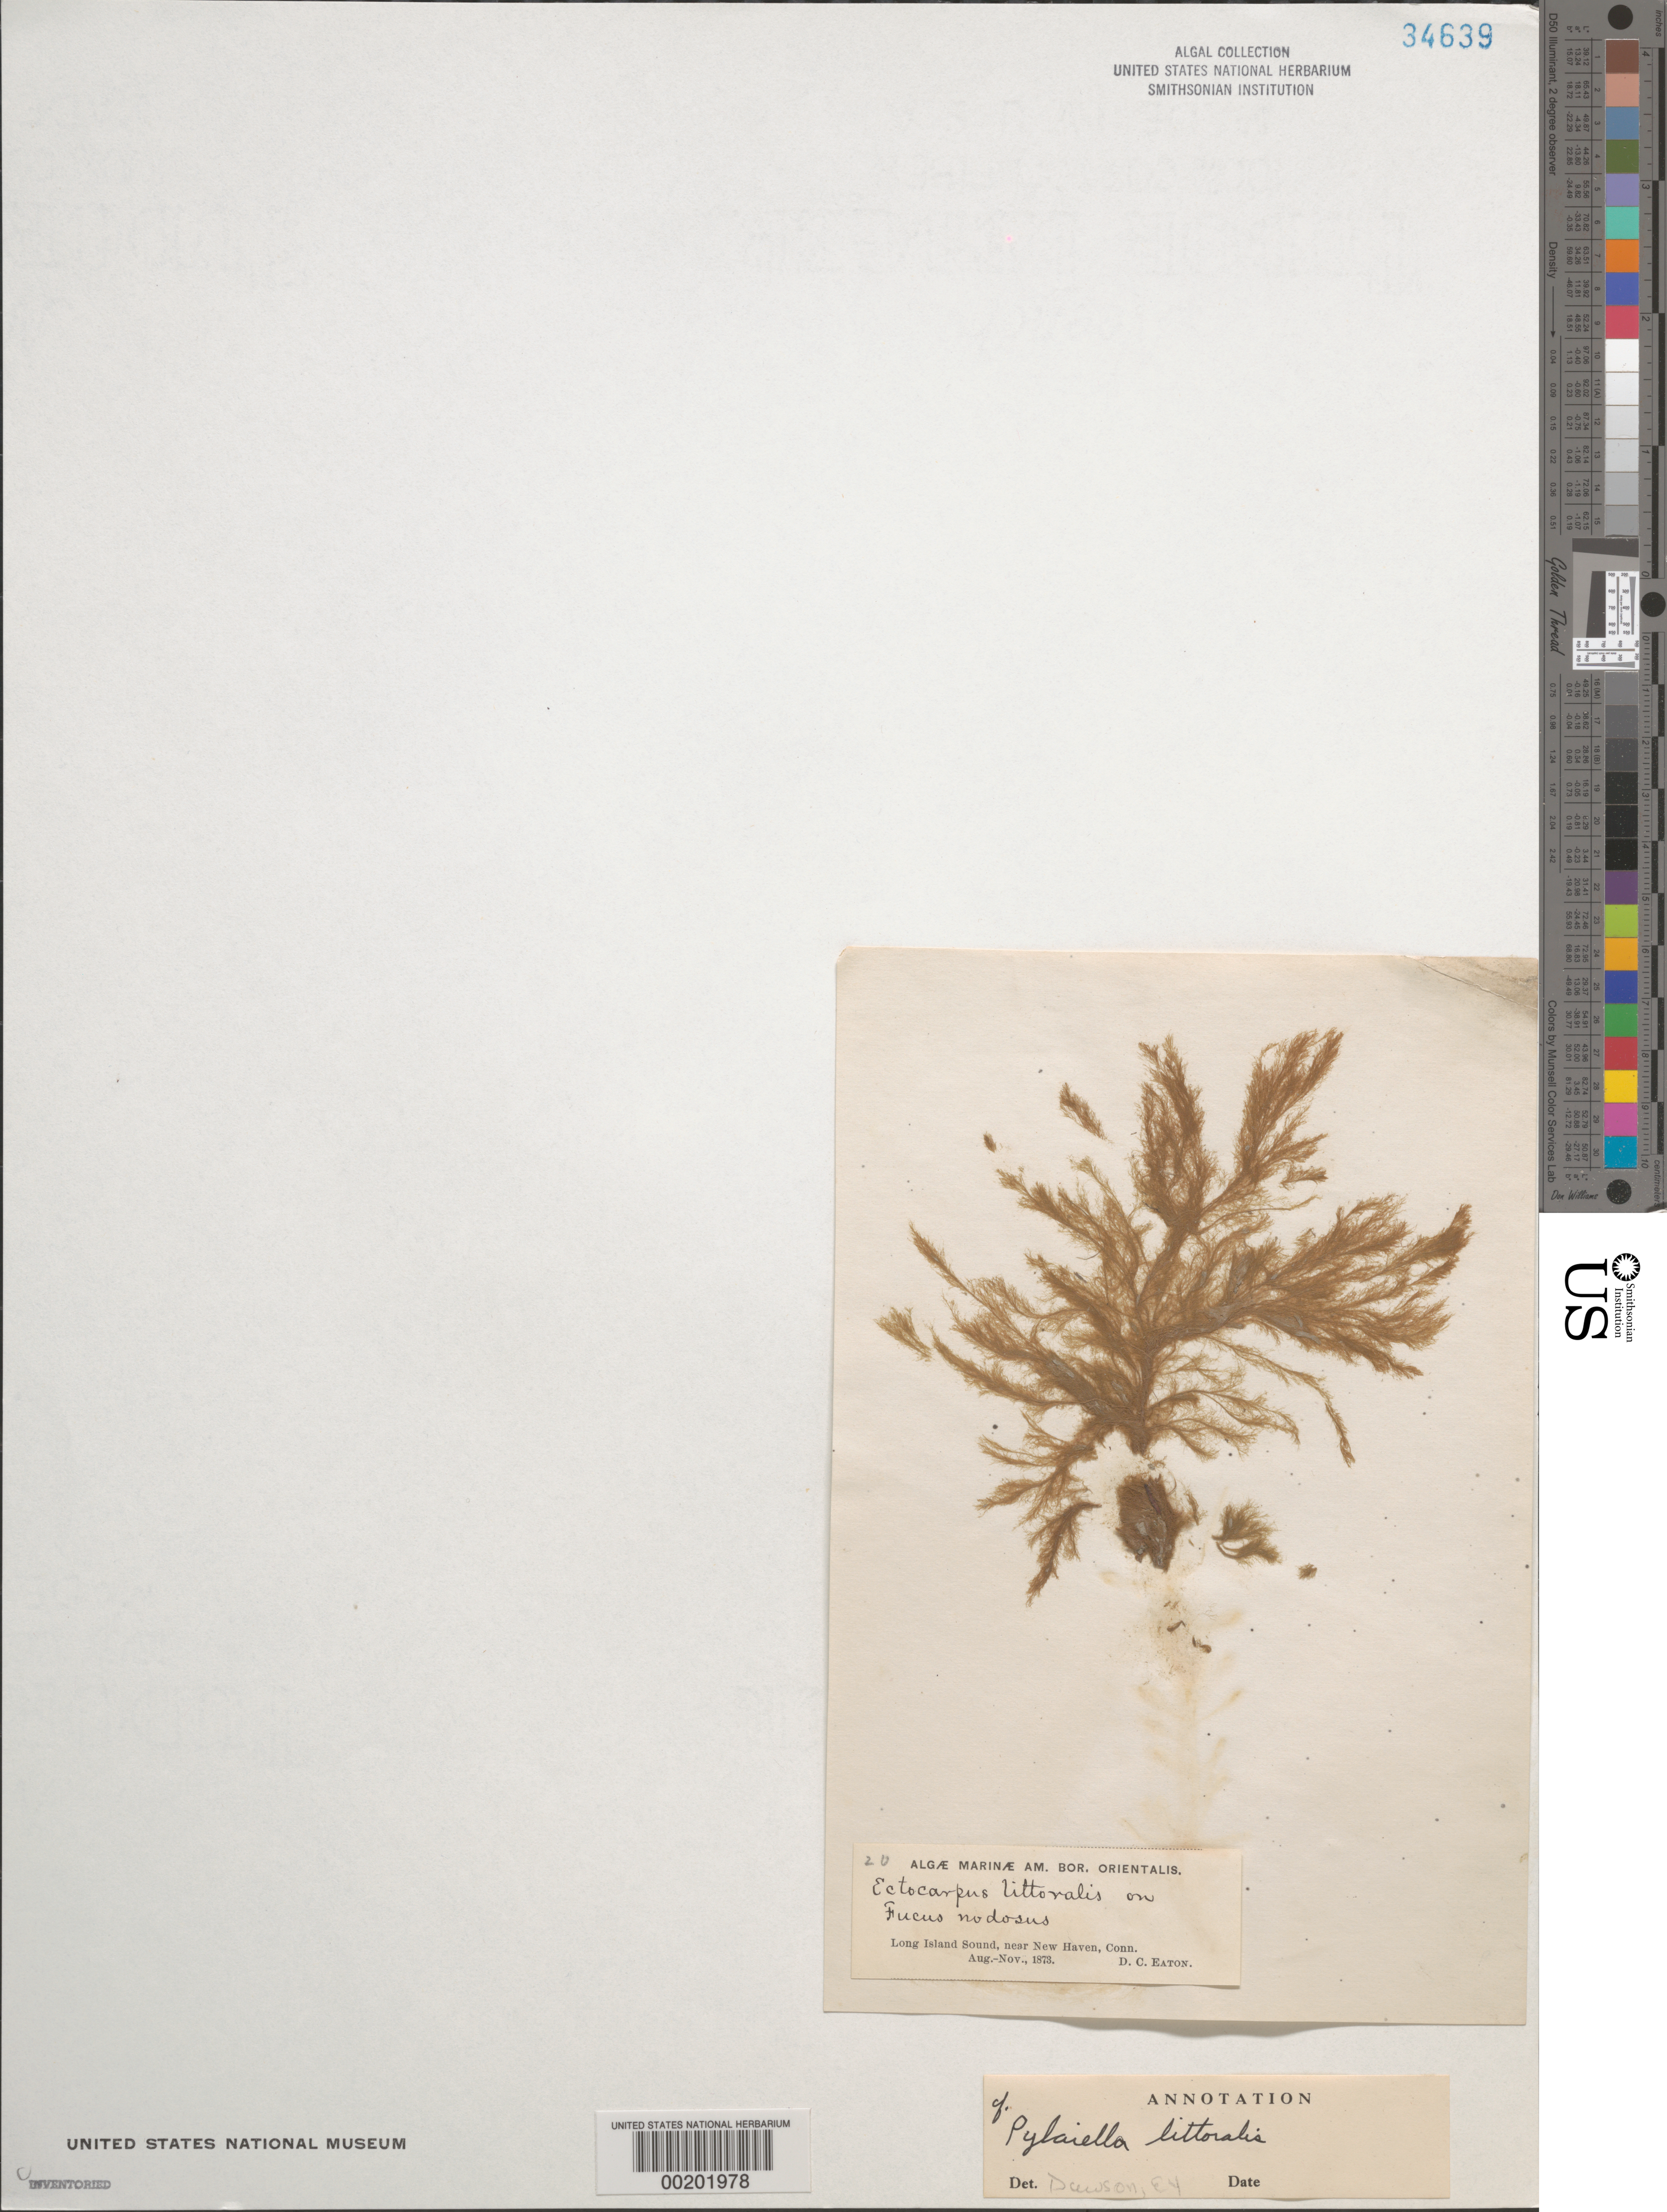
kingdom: Chromista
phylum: Ochrophyta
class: Phaeophyceae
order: Ectocarpales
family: Acinetosporaceae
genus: Pylaiella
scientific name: Pylaiella litoralis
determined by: Dawson, E. Y.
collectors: D. C. Eaton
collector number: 20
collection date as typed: Aug 1873 TO -- Nov 1873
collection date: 1873-08/1873-11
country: United States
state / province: Connecticut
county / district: New Haven County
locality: Long Island Sound near New Haven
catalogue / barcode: US 34639